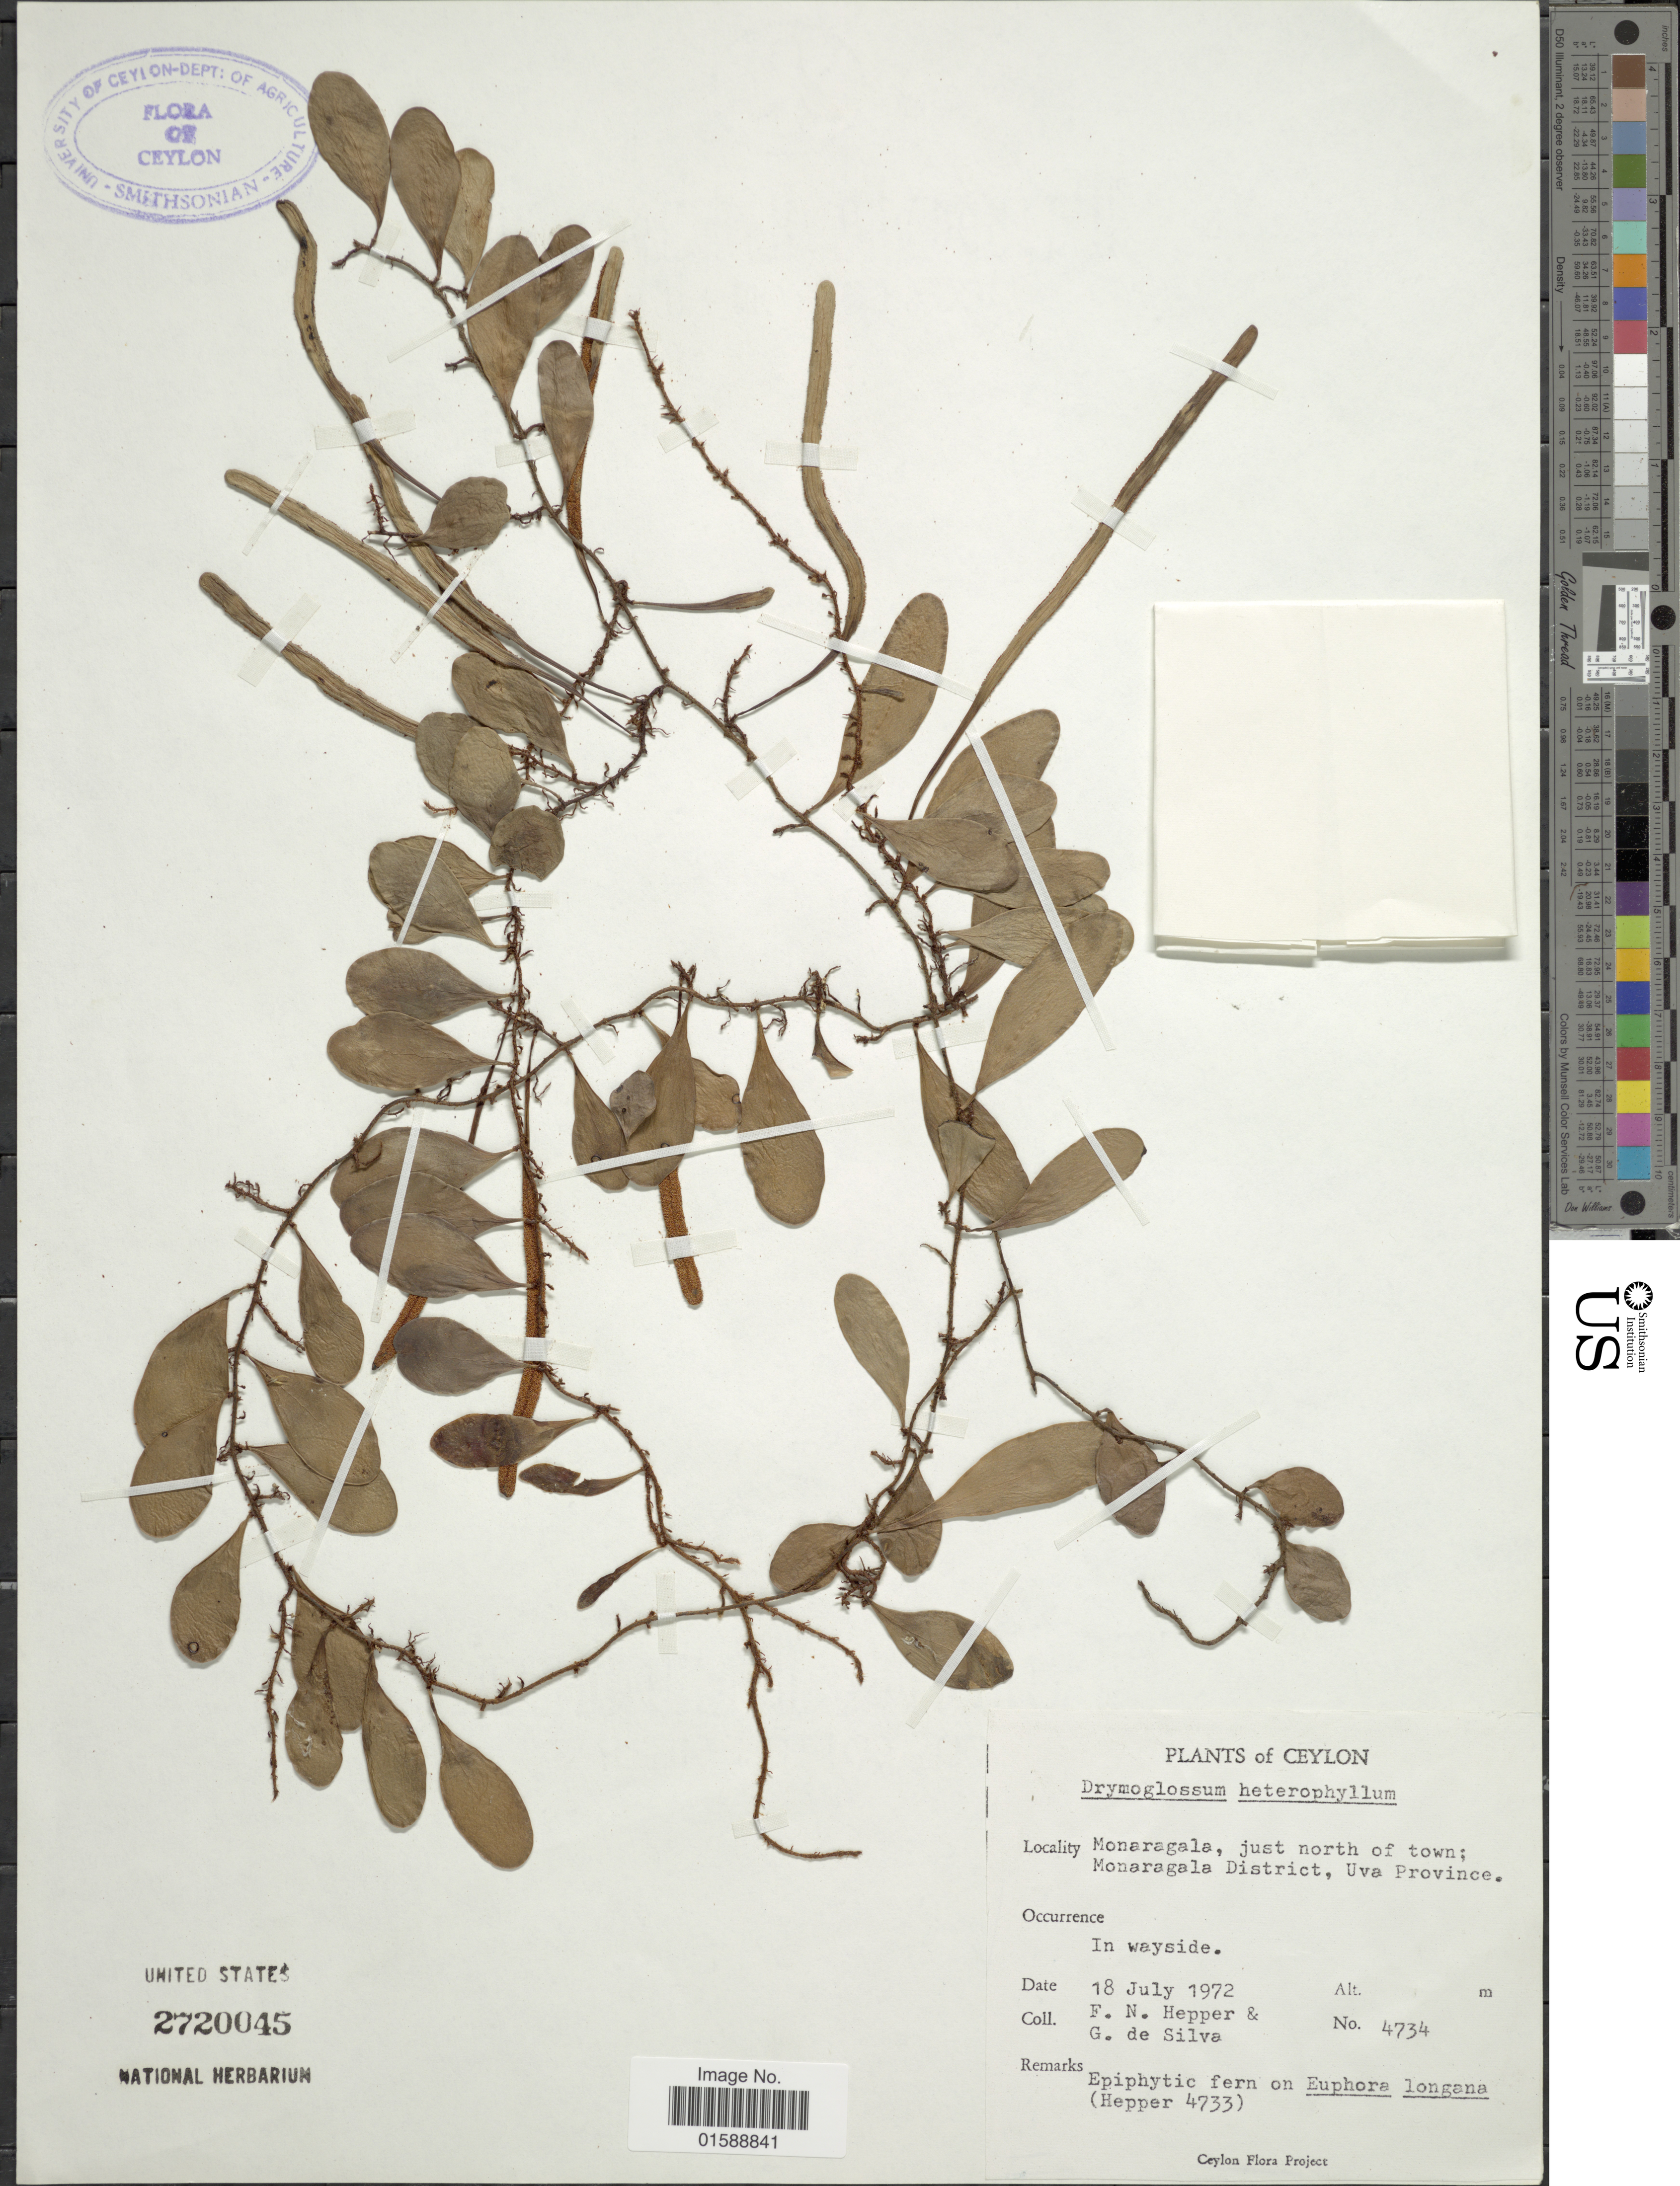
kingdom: Plantae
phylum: Tracheophyta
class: Polypodiopsida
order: Polypodiales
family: Polypodiaceae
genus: Pyrrosia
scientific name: Pyrrosia heterophylla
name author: (L.) M.G. Price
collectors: F. Hepper & G. De Silva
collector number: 4734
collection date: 1972-07-18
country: Sri Lanka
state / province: Uva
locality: Ceylon. Monaragala, just north of town; Monaragala District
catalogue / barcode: US 2720045